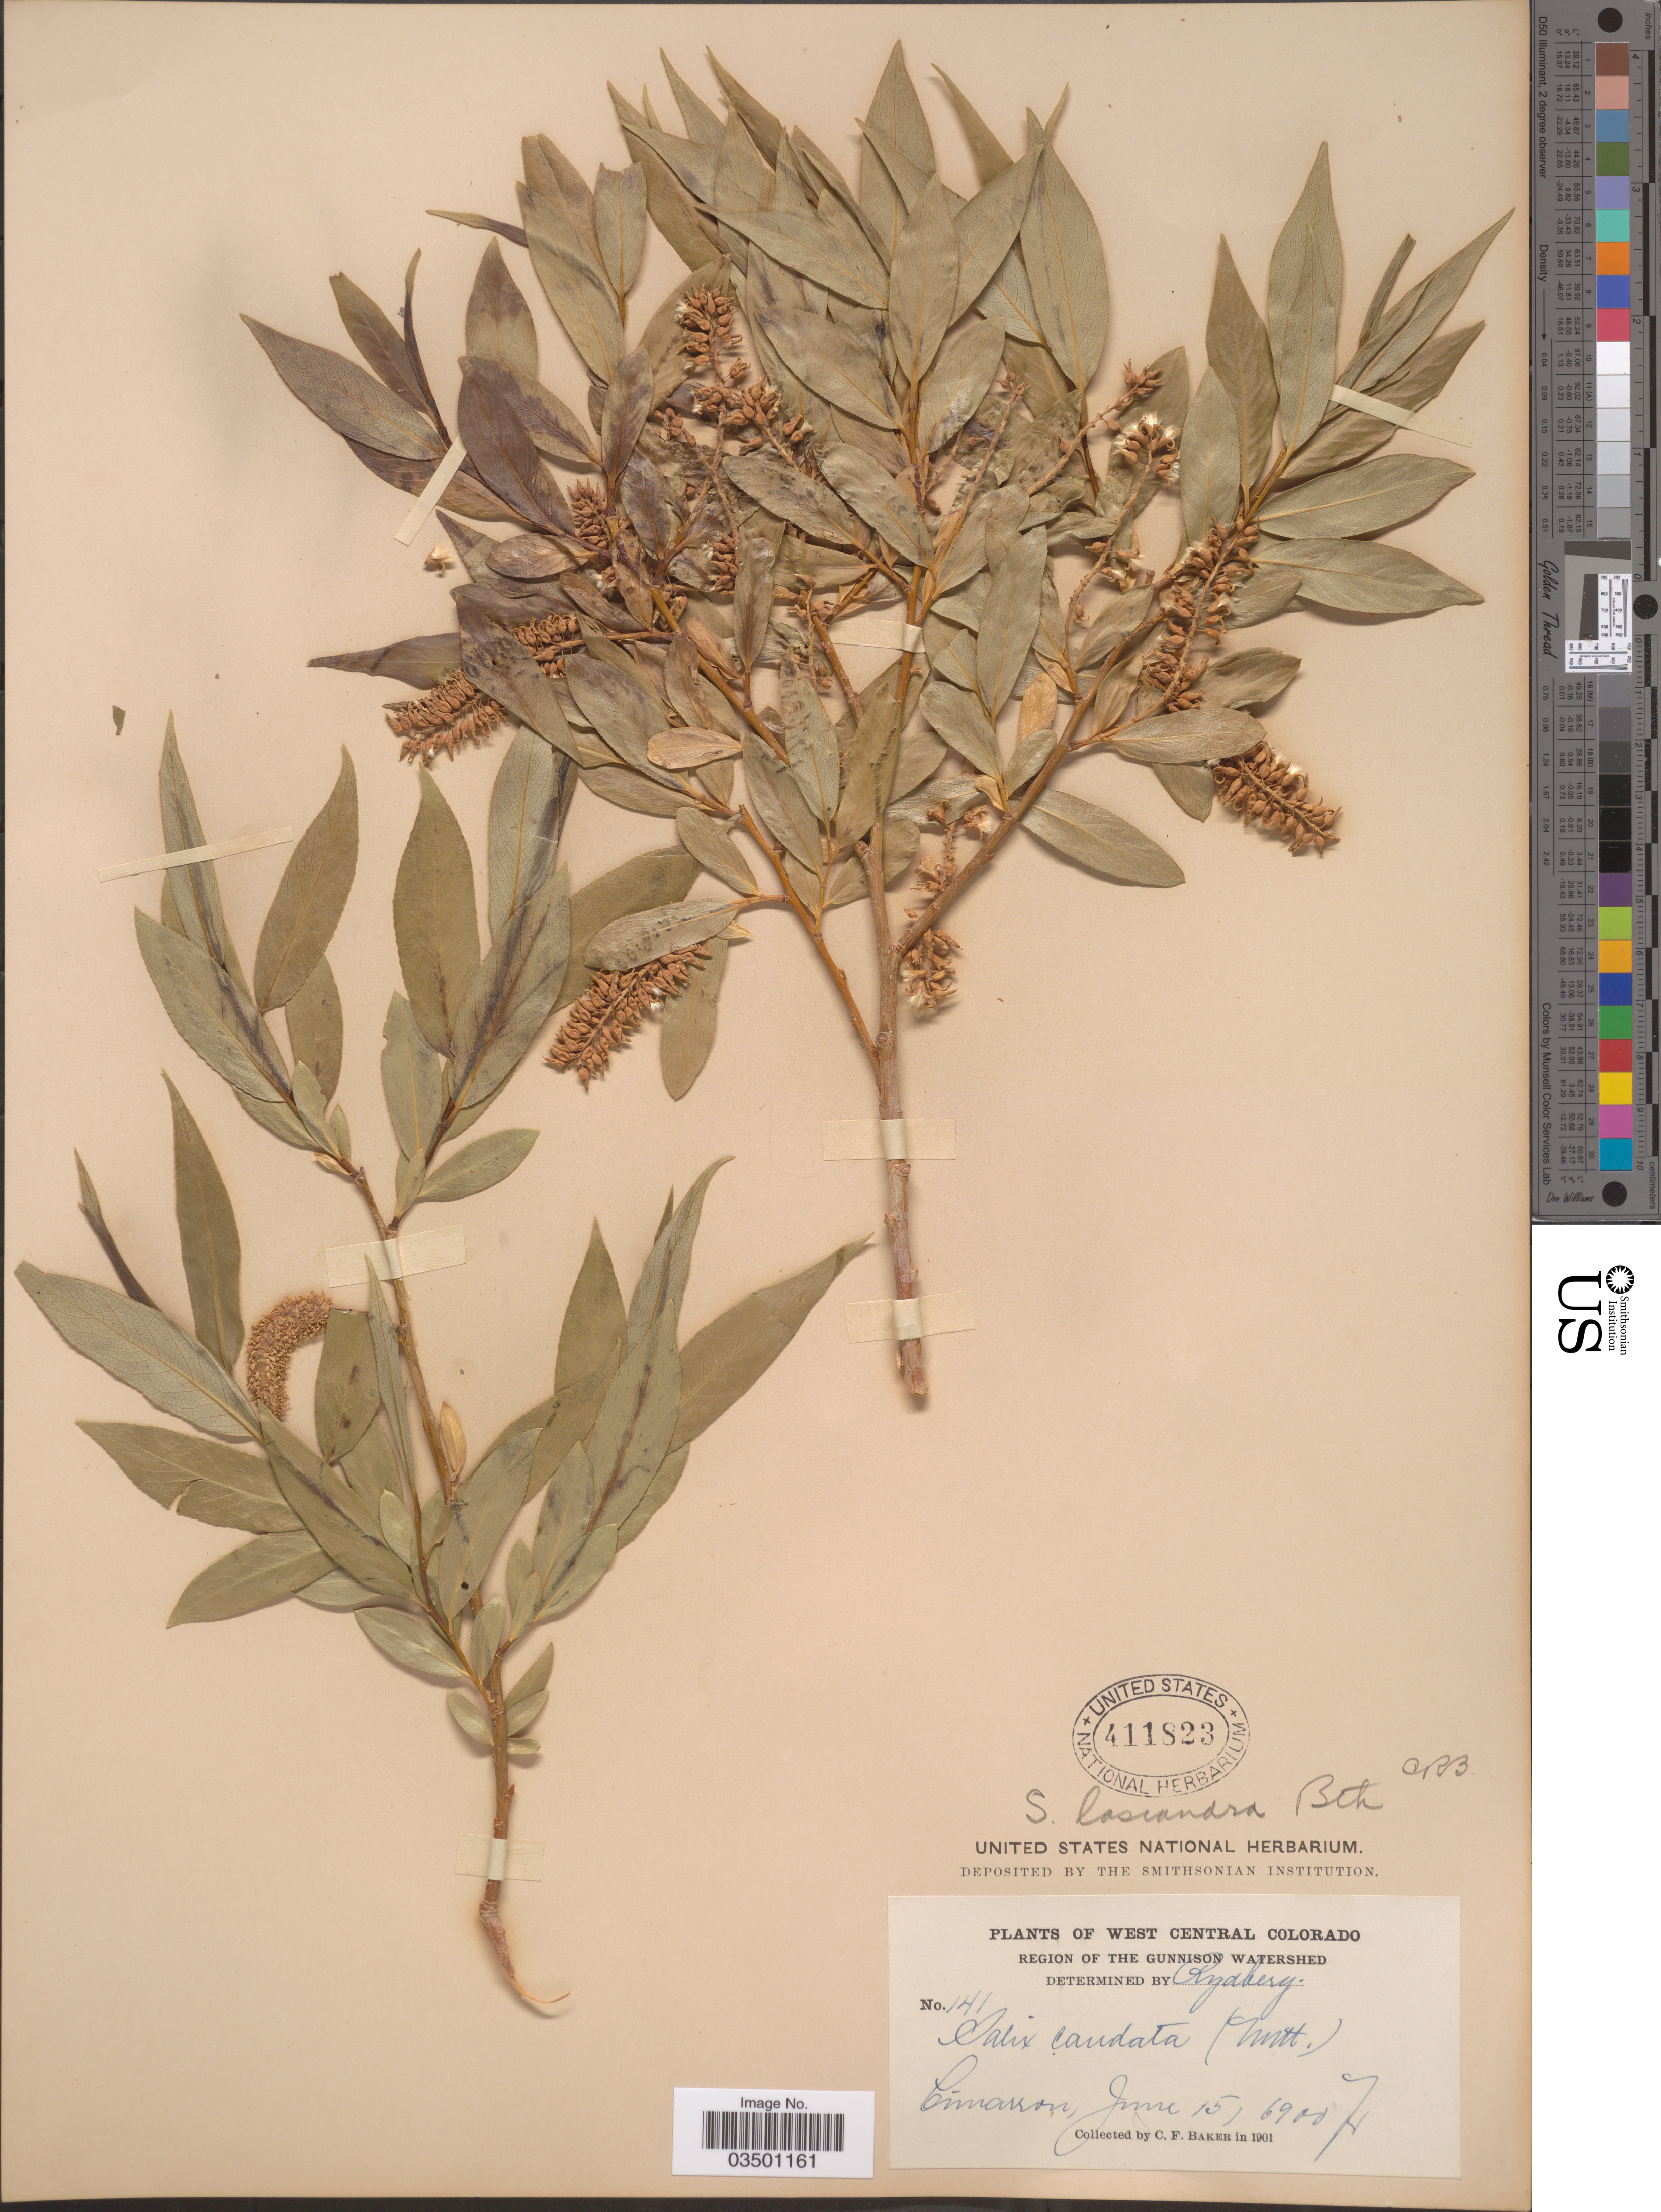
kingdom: Plantae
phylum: Tracheophyta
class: Magnoliopsida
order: Malpighiales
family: Salicaceae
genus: Salix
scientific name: Salix lasiandra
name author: Benth.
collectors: C. F. Baker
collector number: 141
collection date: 1901-06-15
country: United States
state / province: Colorado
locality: West Central Colorado. Region of the Gunnison Watershed. Cimarron.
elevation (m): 2103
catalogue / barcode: US 411823